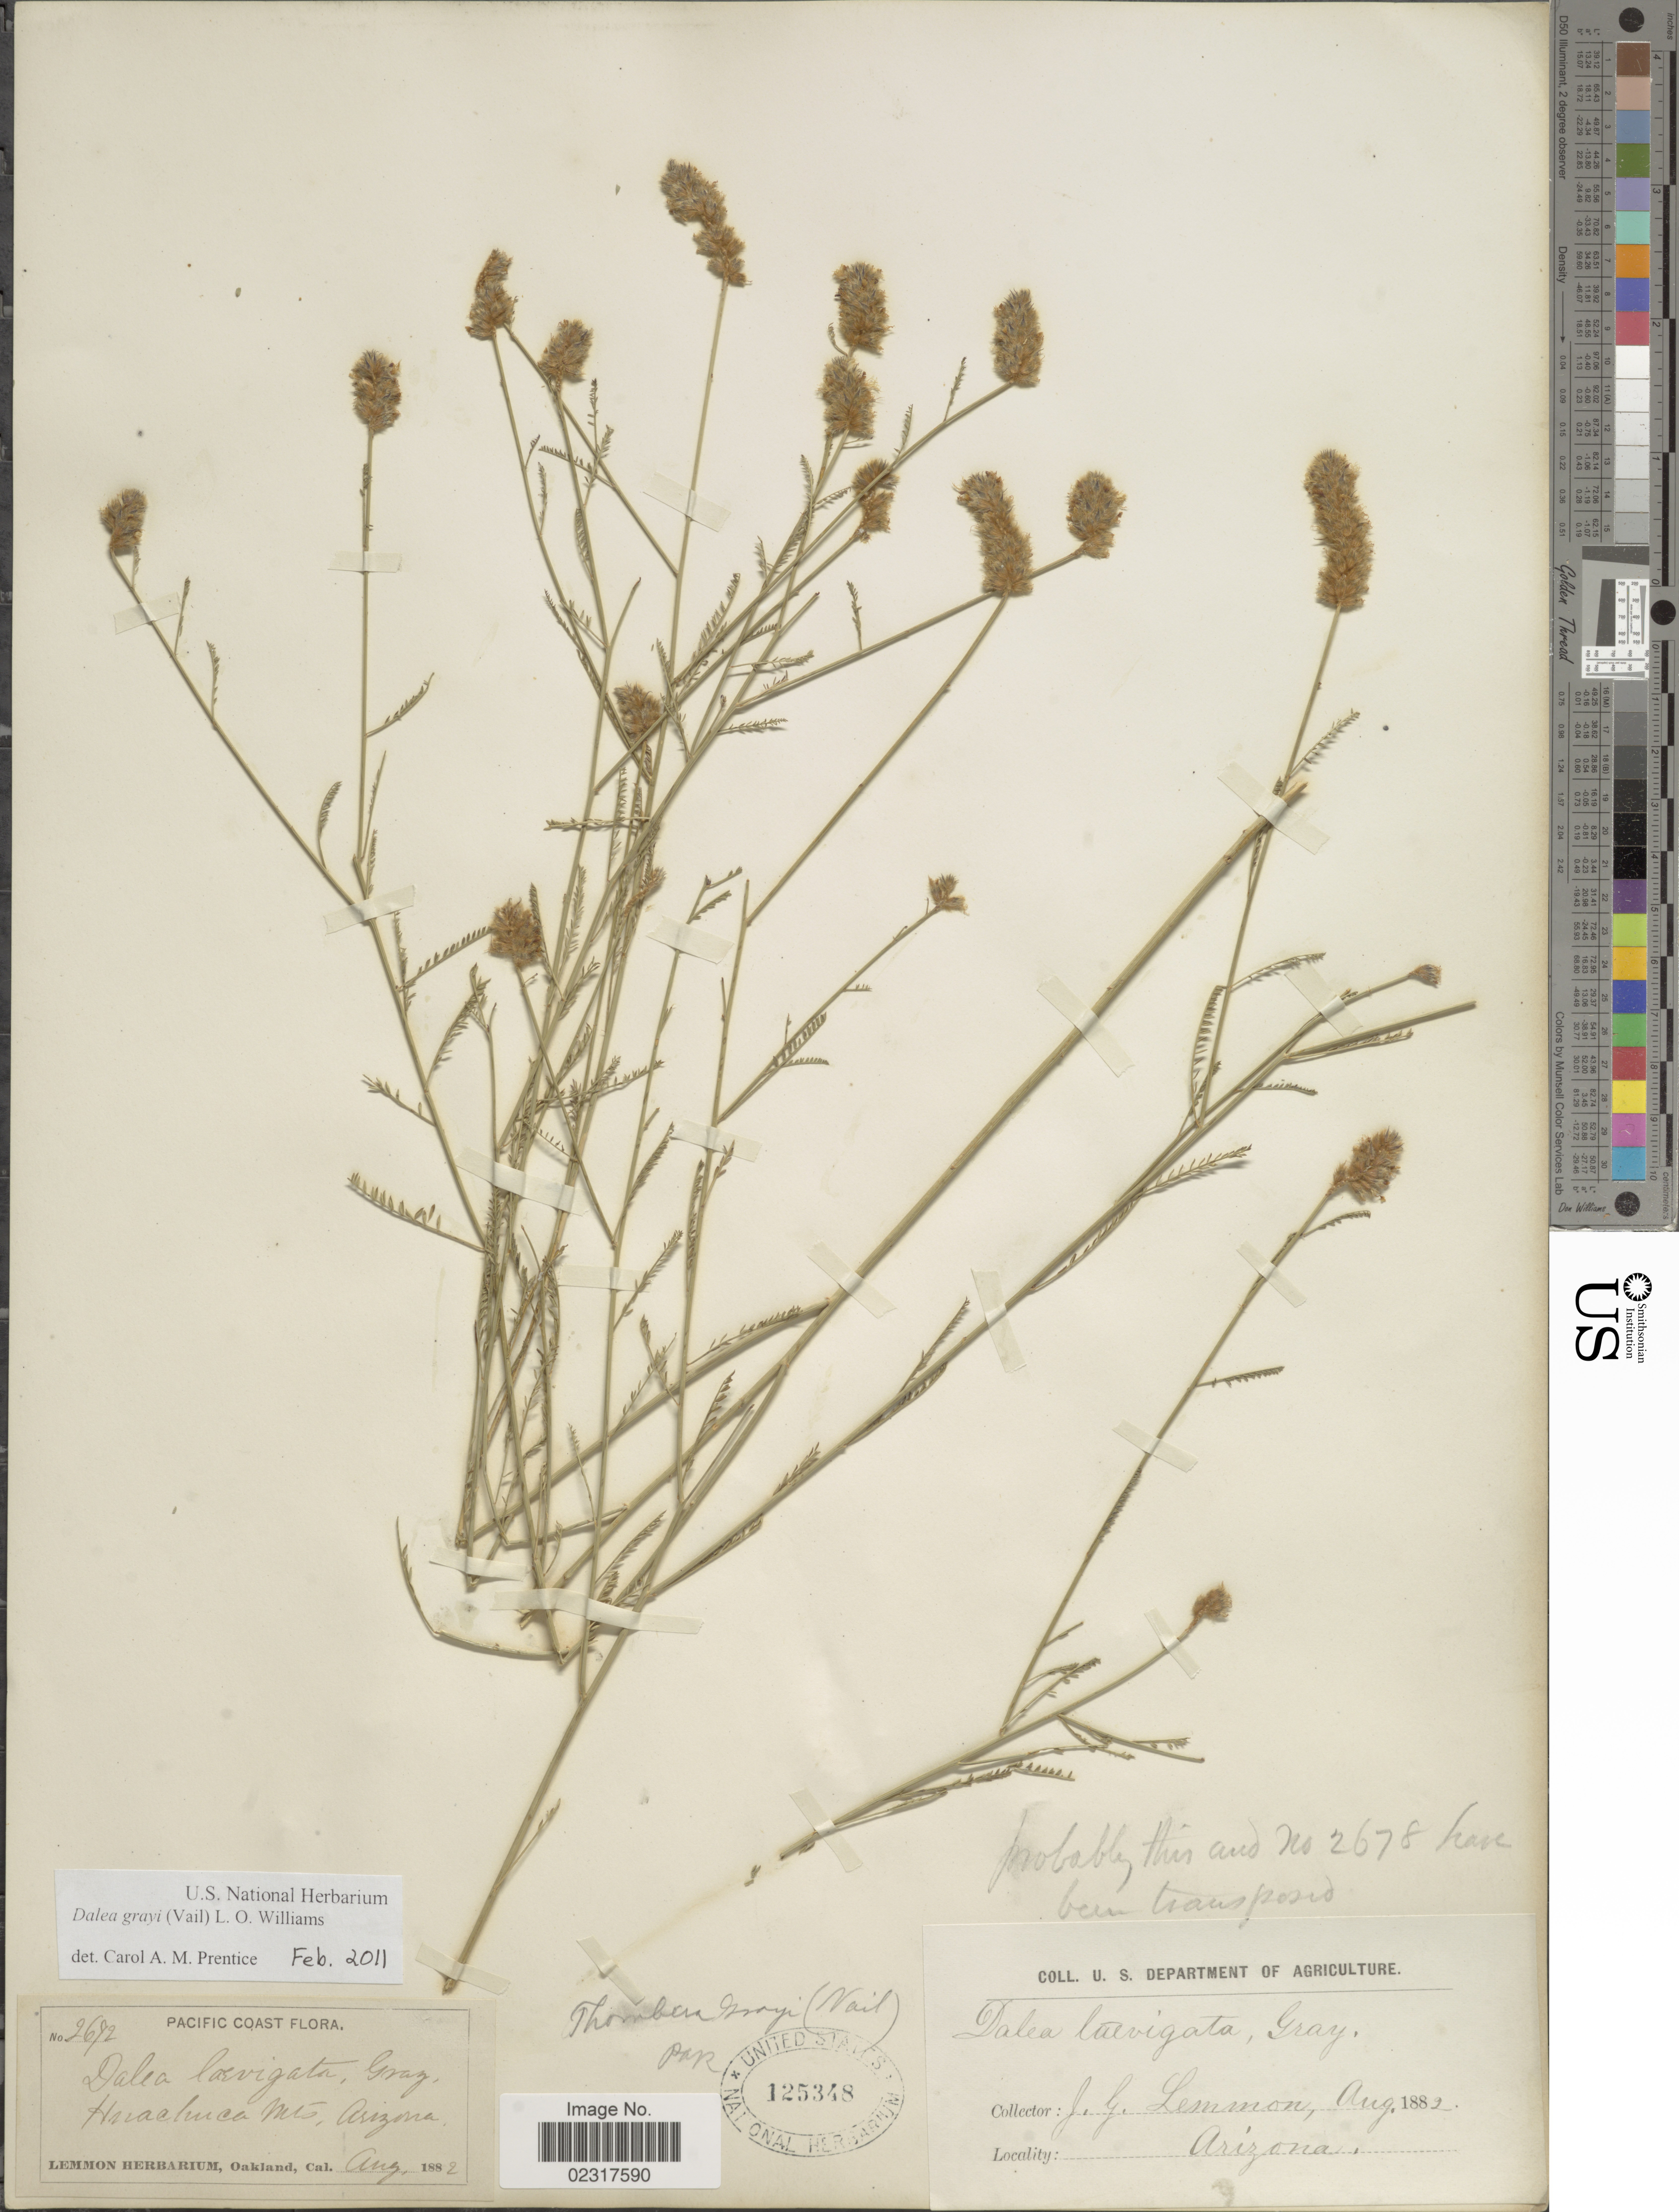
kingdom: Plantae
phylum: Tracheophyta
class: Magnoliopsida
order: Fabales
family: Fabaceae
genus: Dalea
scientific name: Dalea grayi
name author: (Vail) L.O. Williams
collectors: J. Lemmon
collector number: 2692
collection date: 1882-08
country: United States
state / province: Arizona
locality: Pacific Coastal, Huachuca Mts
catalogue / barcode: US 125348